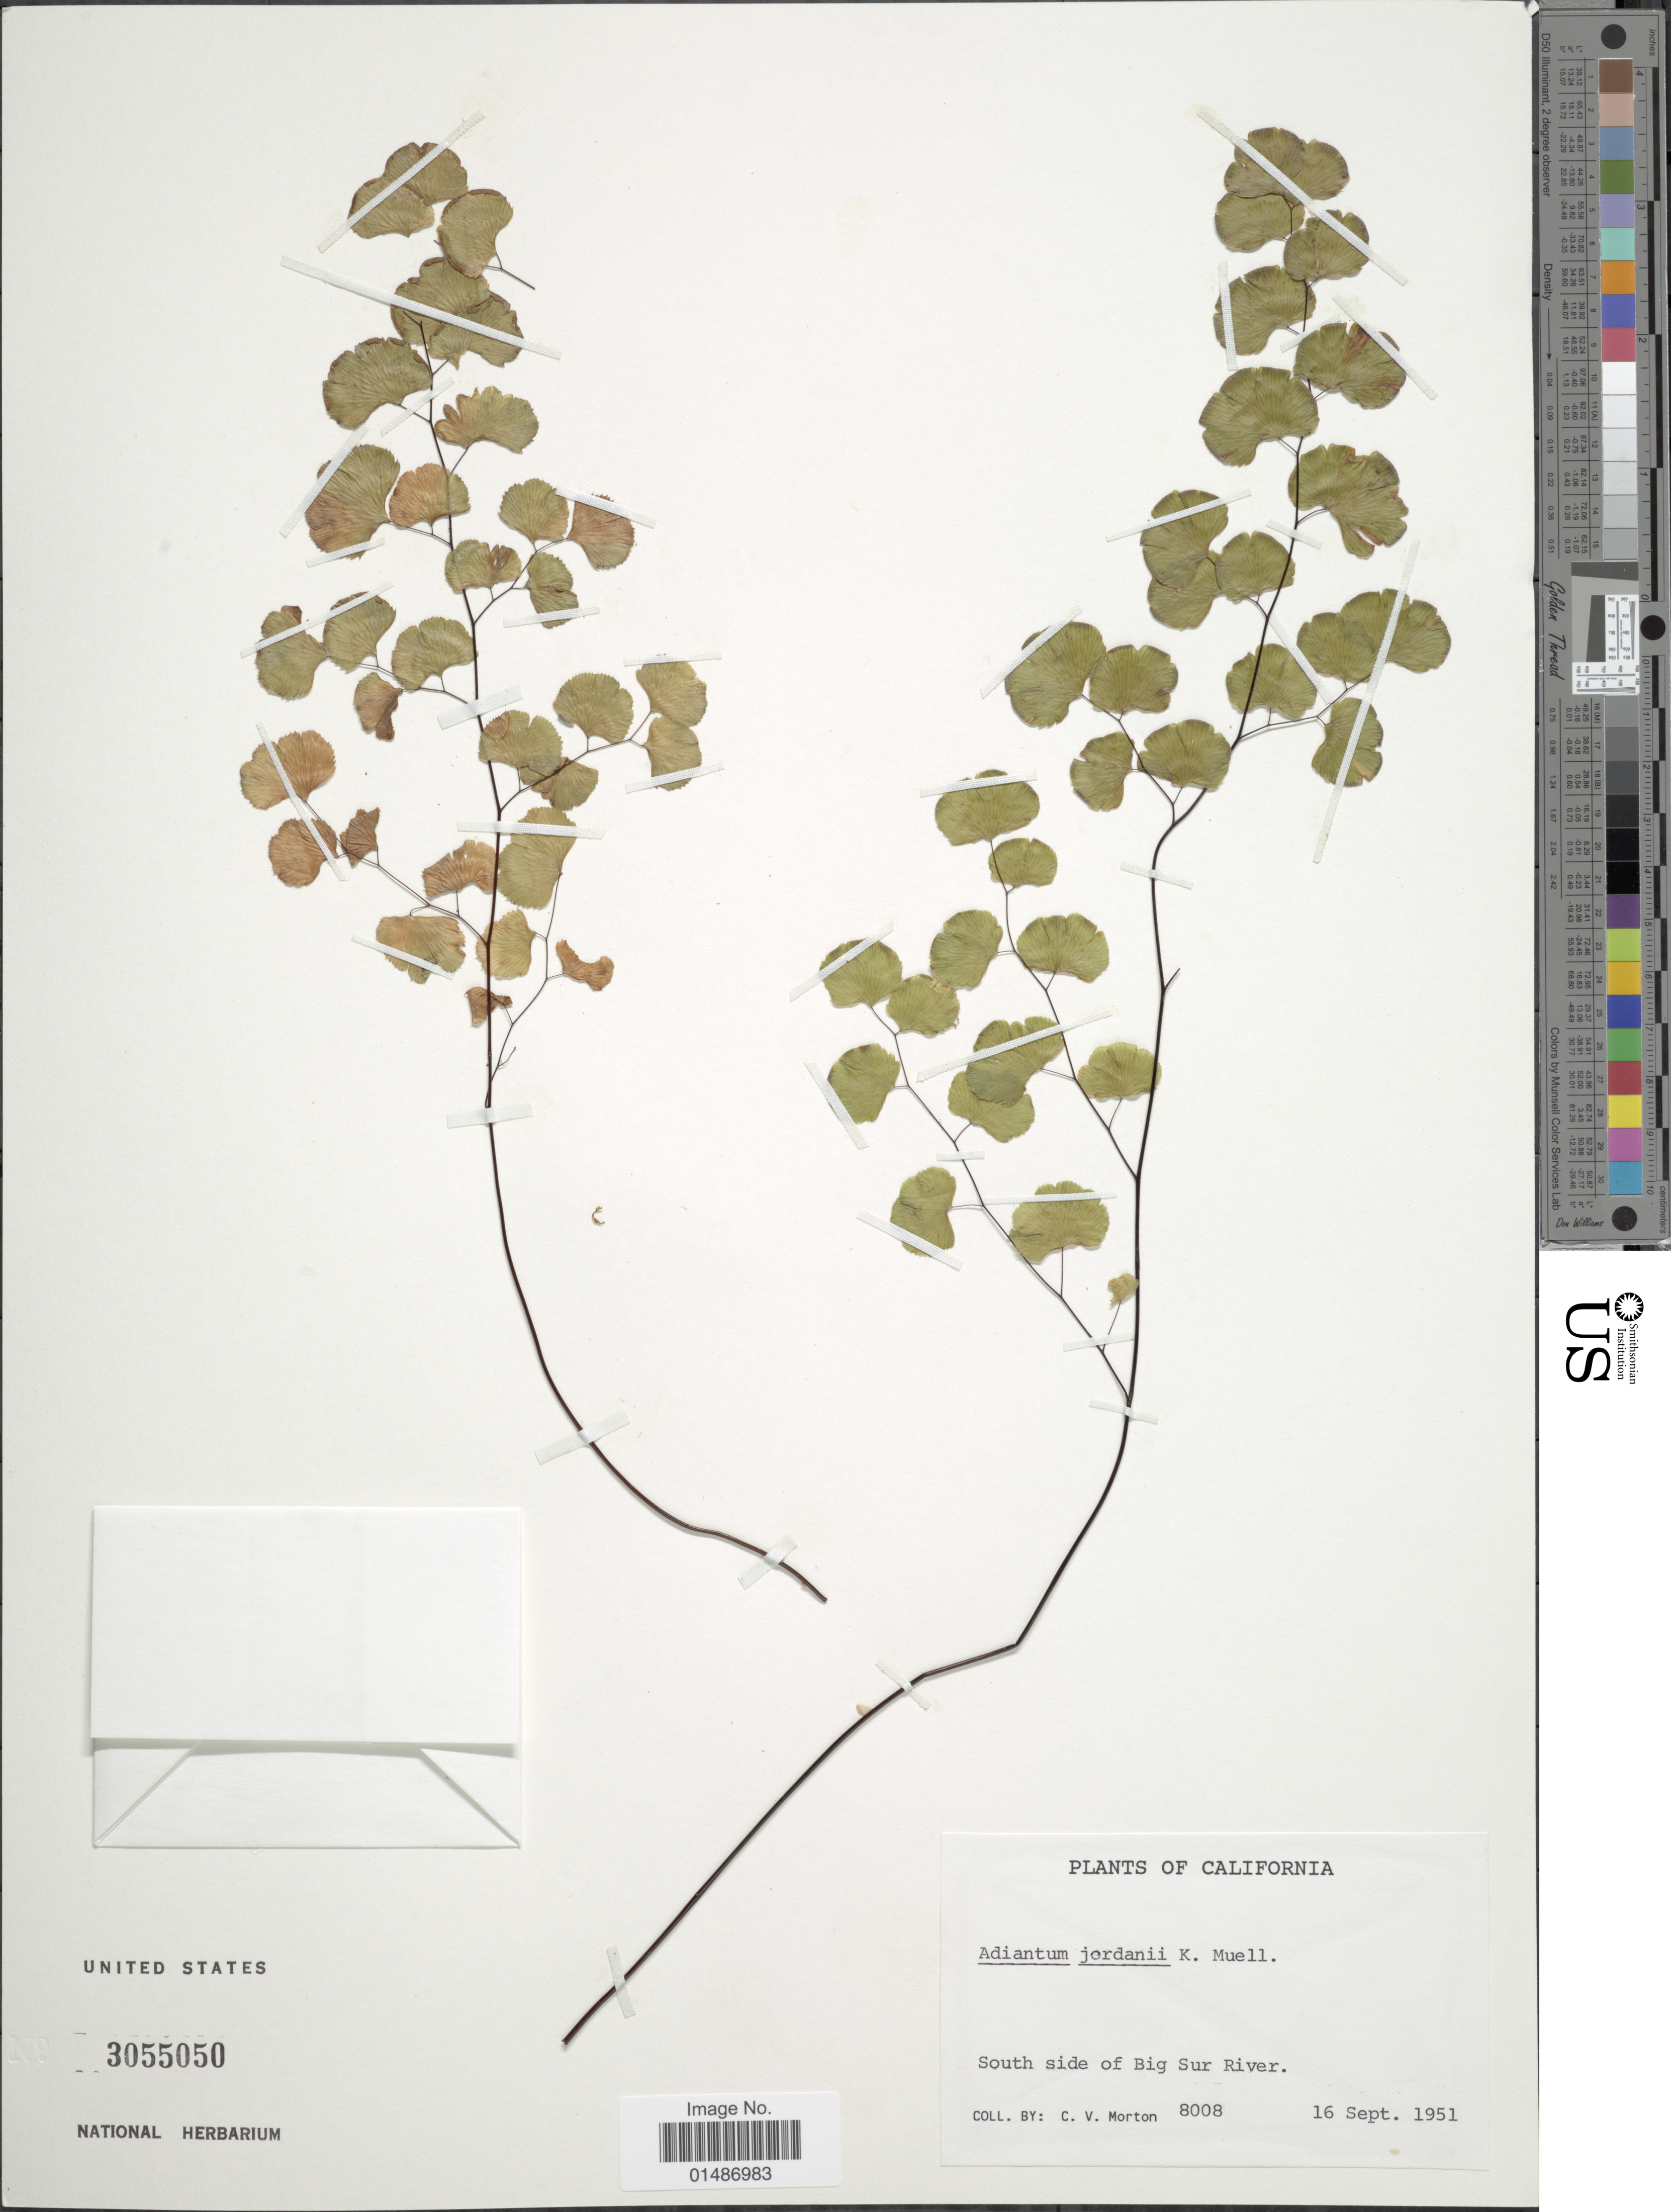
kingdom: Plantae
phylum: Tracheophyta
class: Polypodiopsida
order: Polypodiales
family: Pteridaceae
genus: Adiantum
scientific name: Adiantum jordanii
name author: C.H. Mull.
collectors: C. V. Morton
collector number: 8008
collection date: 1951-09-16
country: United States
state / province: California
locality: South side of Big Sur River.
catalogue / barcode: US 3055050